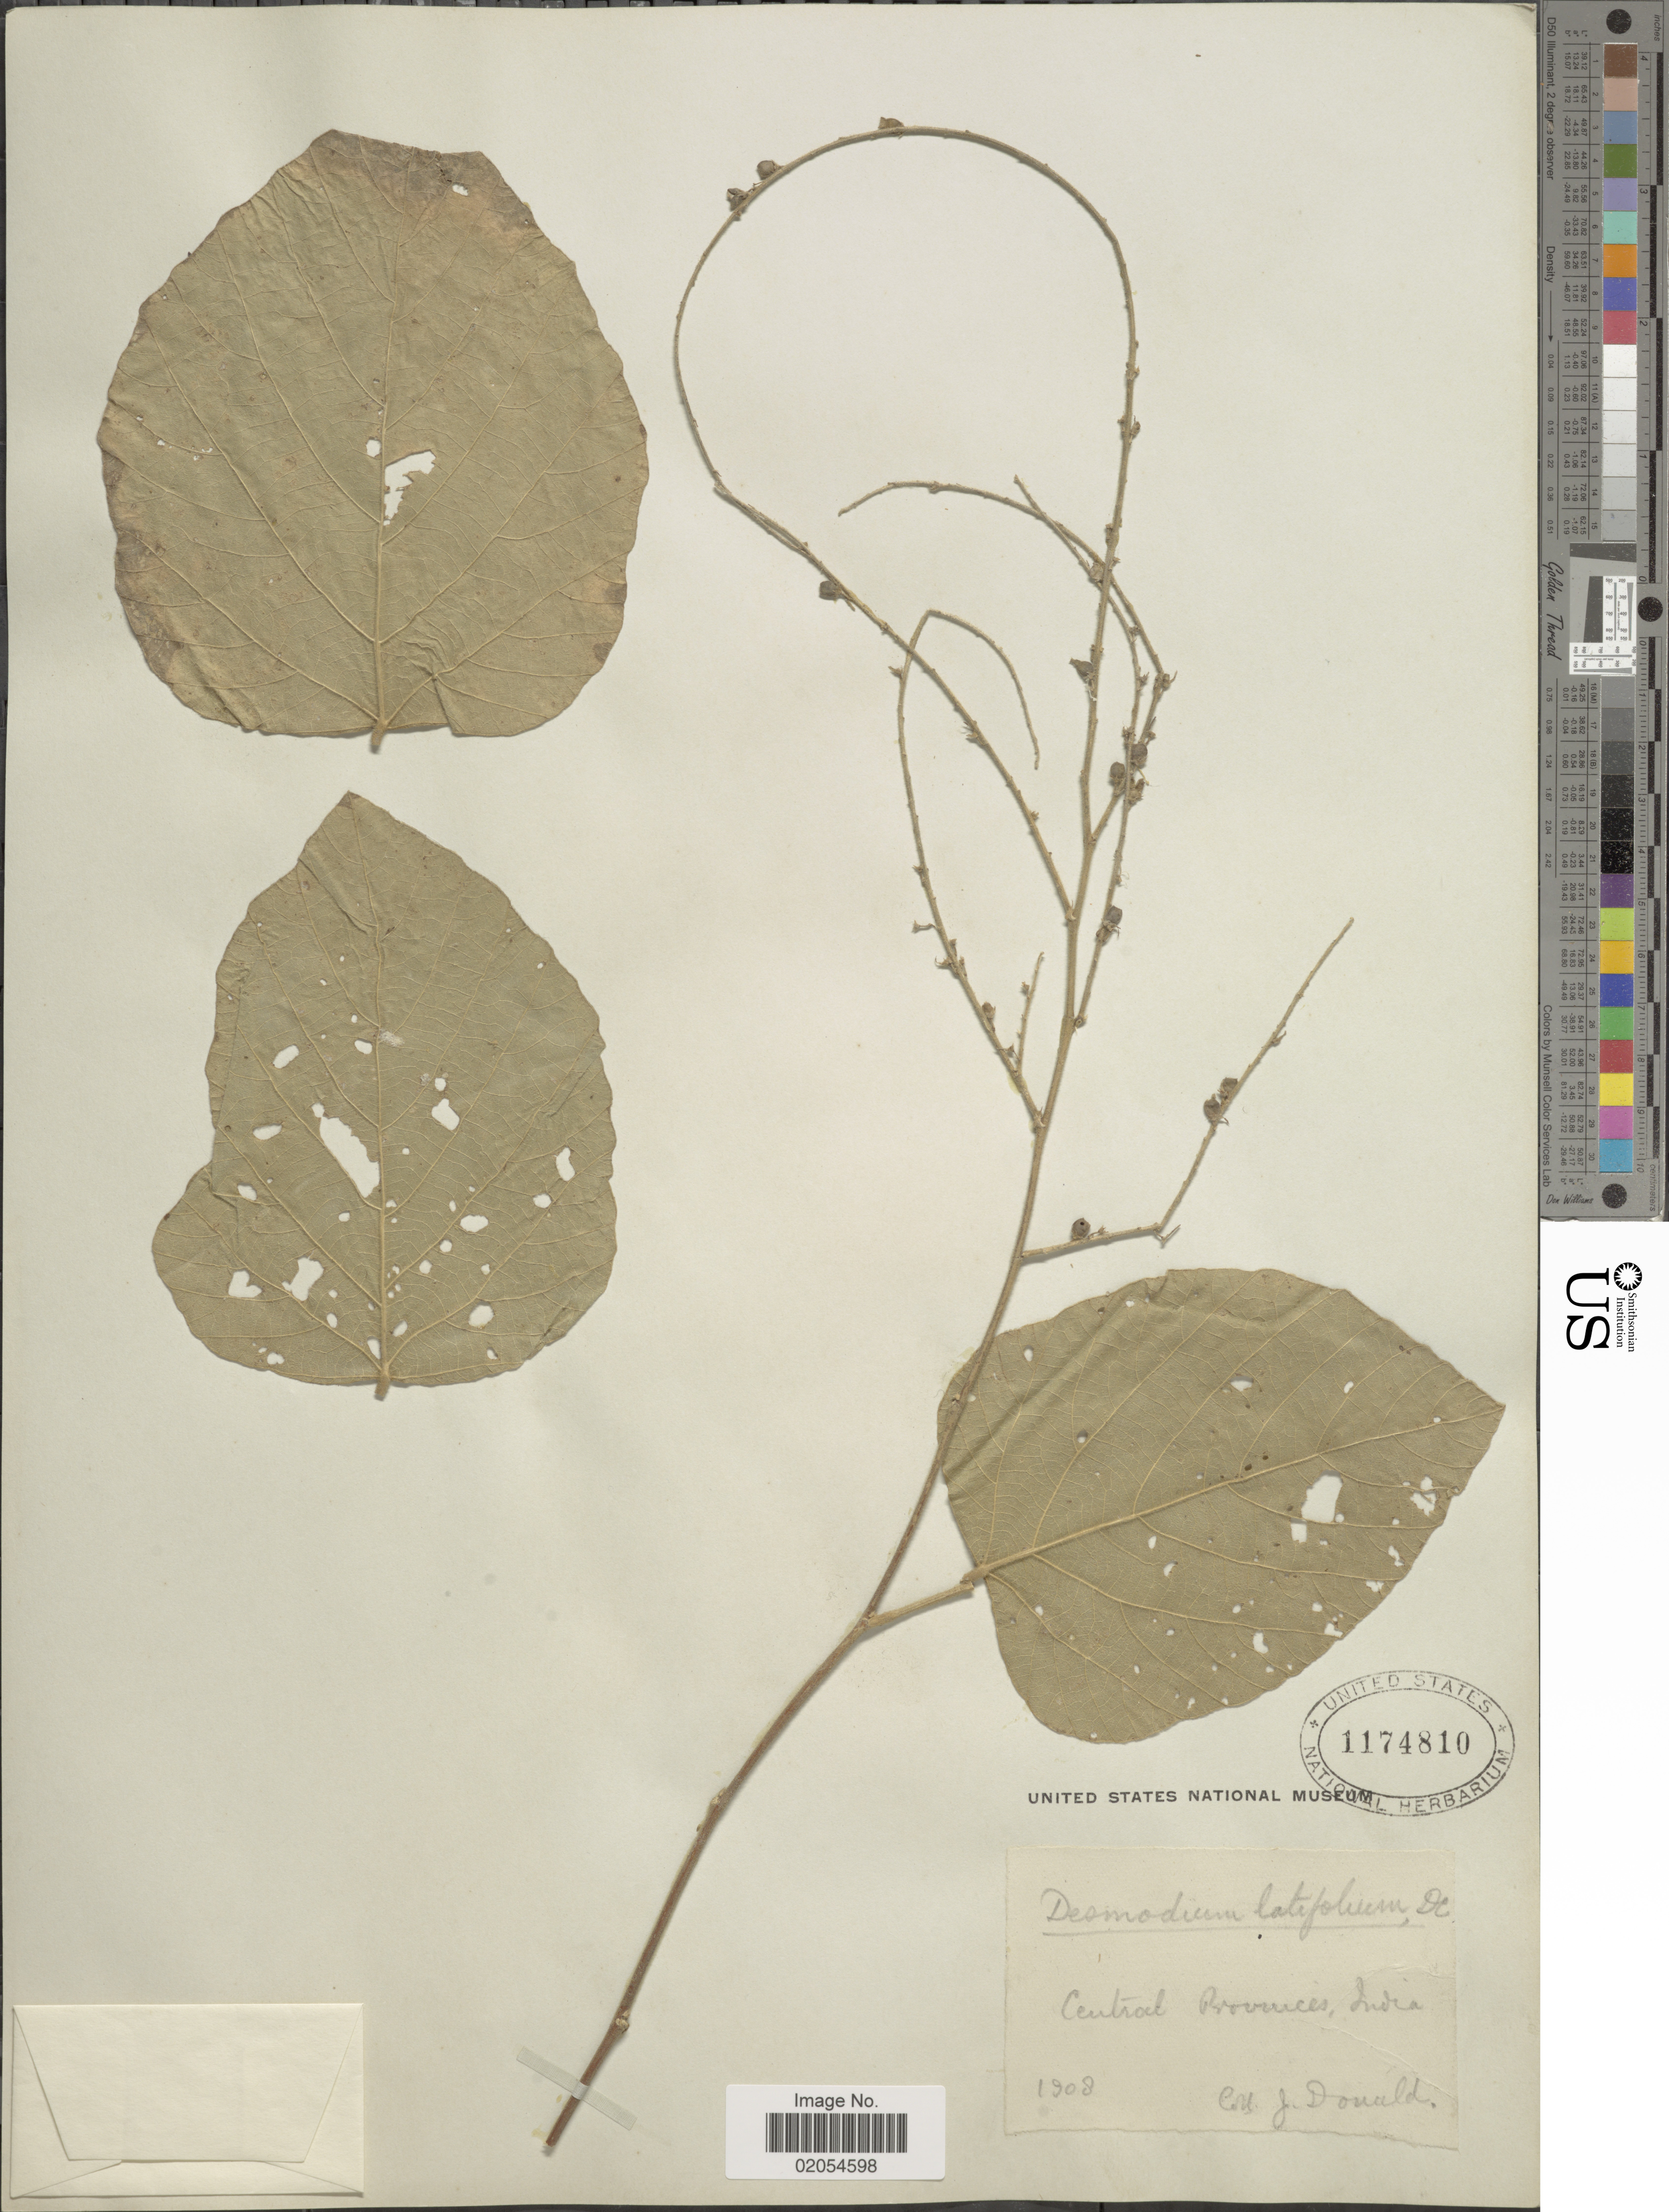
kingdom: Plantae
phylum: Tracheophyta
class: Magnoliopsida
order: Fabales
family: Fabaceae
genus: Desmodium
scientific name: Desmodium lasiocarpum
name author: DC.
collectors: J. D. Donald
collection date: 1908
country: India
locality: Central Provinces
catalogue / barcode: US 1174810